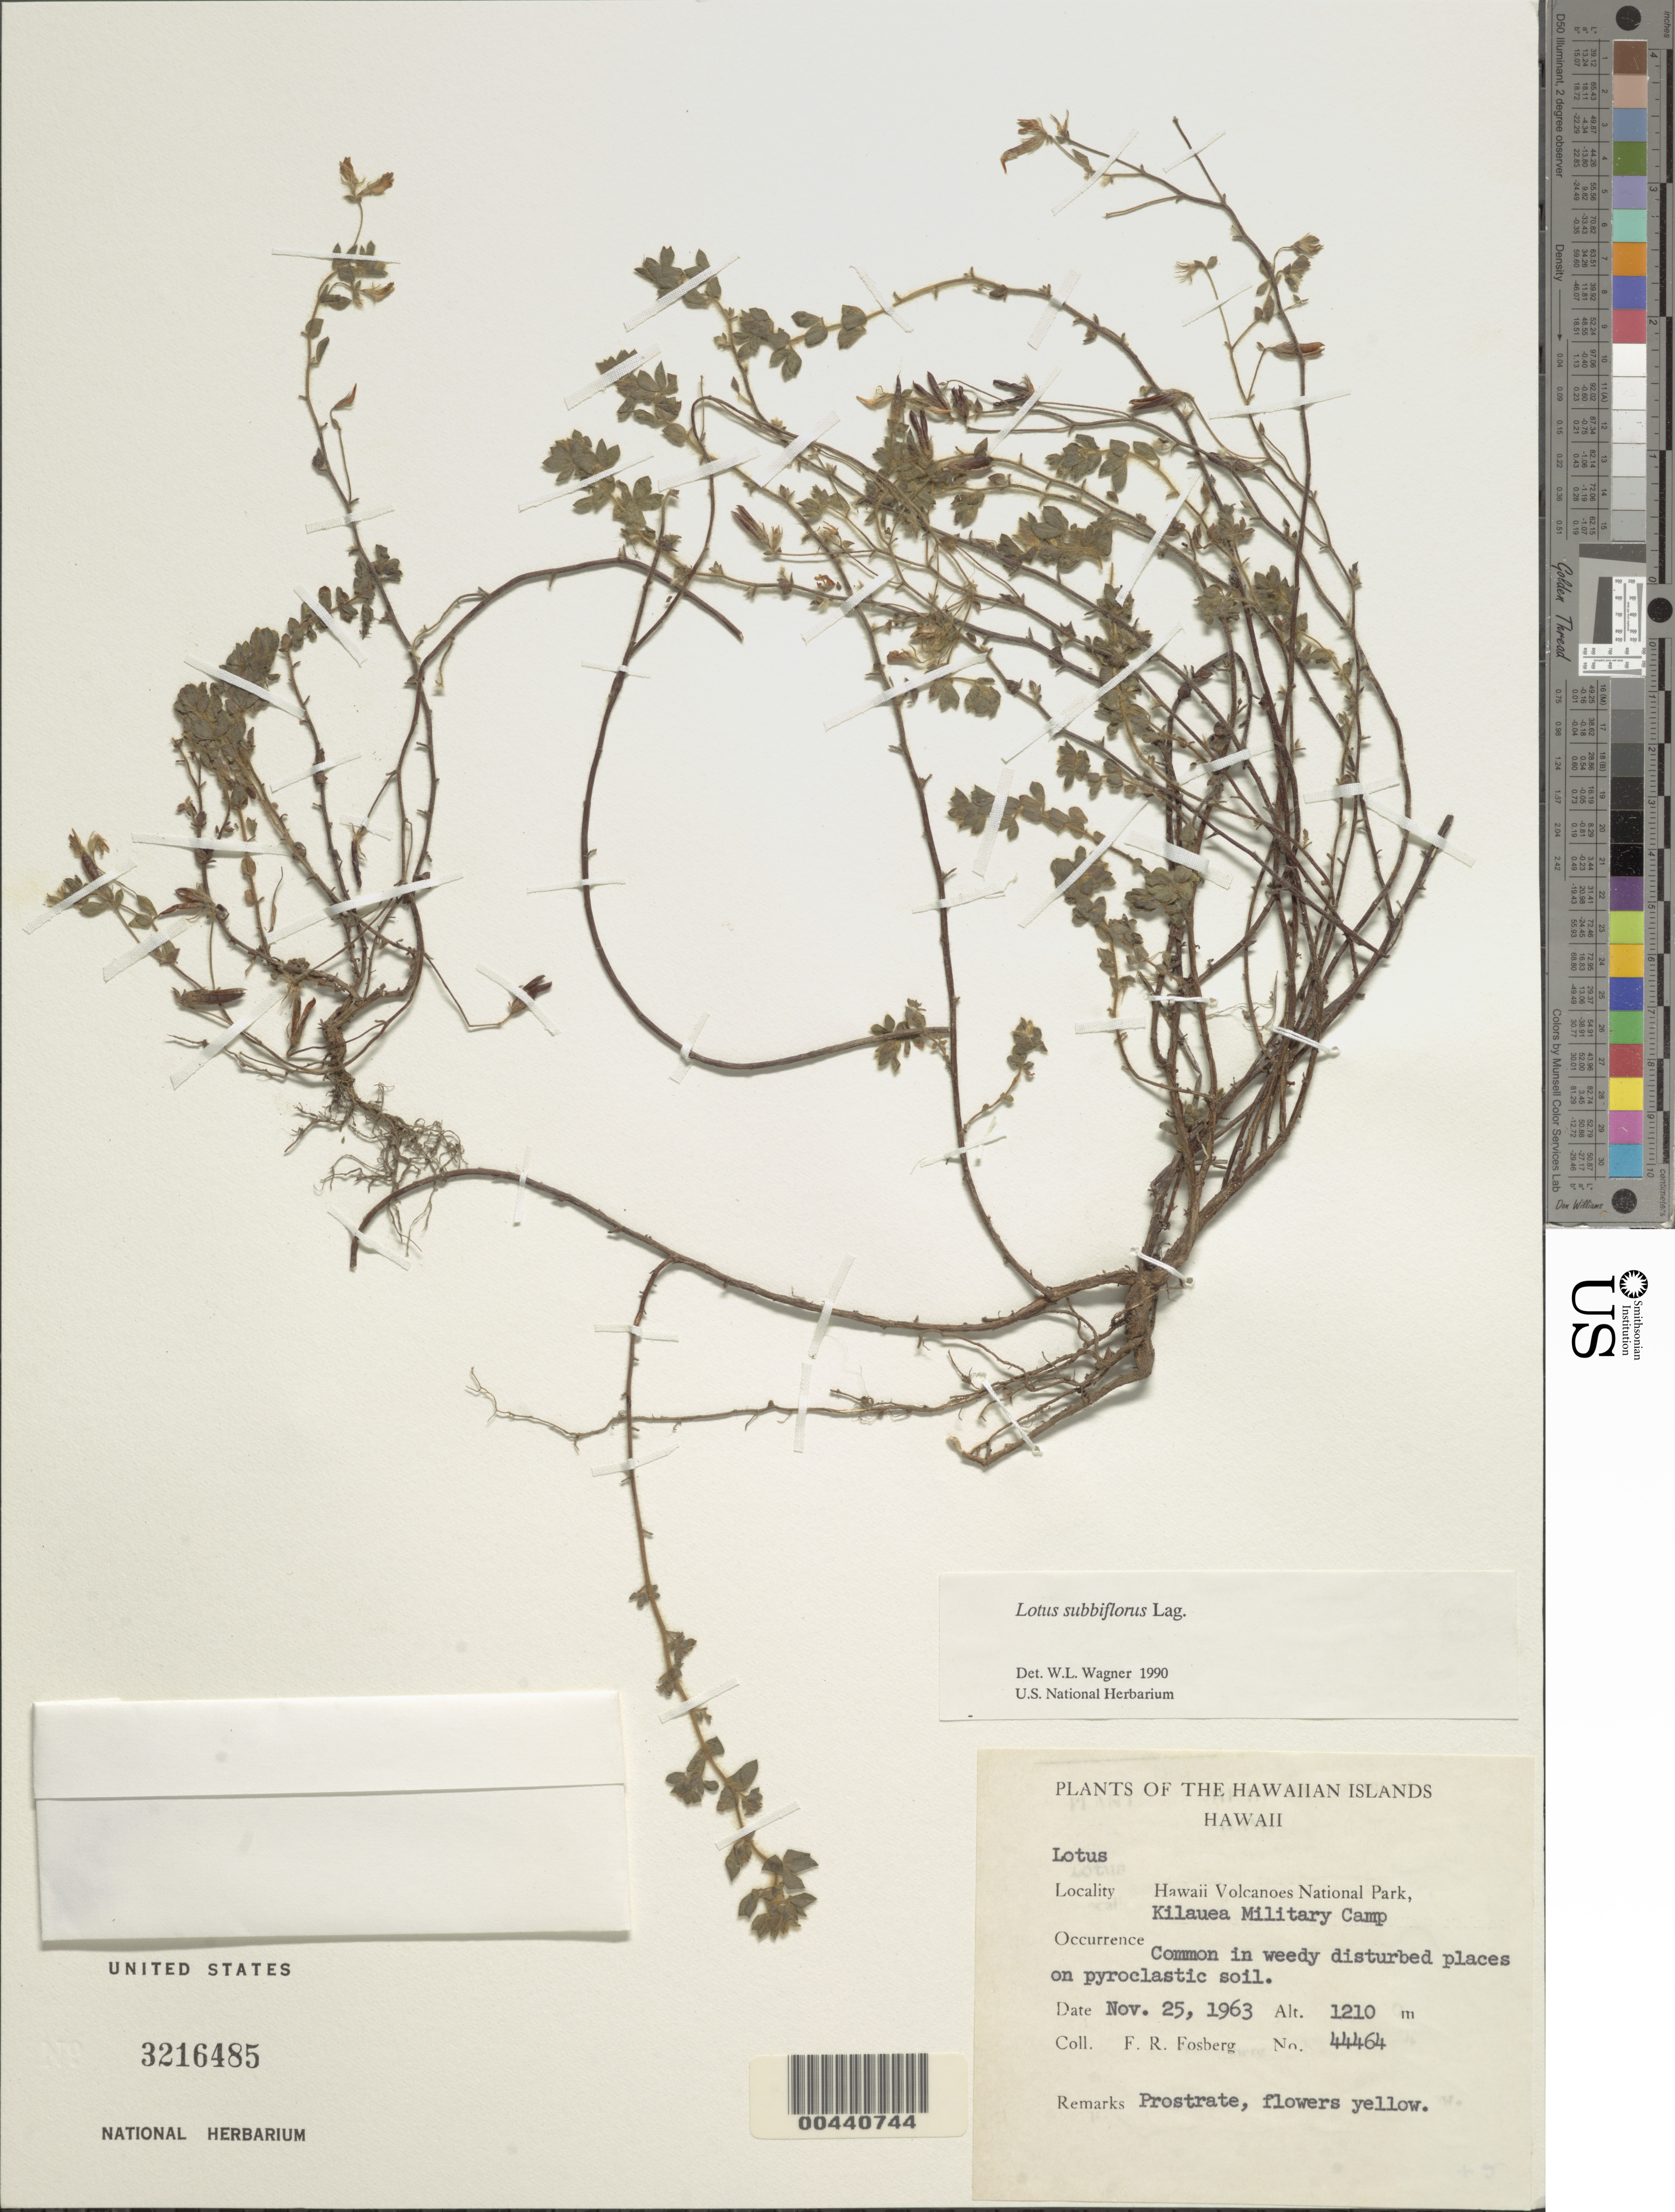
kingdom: Plantae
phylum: Tracheophyta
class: Magnoliopsida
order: Fabales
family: Fabaceae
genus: Lotus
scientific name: Lotus subbiflorus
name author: Lag.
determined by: Wagner, W. L., (BOT), Smithsonian Institution - National Museum of Natural History (UNITED STATES)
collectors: F. R. Fosberg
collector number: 44464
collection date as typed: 25 Nov 1963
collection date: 1963-11-25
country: United States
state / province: Hawaii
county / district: Hawaii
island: Hawaii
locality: Hawaii Volcanoes National Park, Kilauea Military Camp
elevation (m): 1210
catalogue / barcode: US 3216485